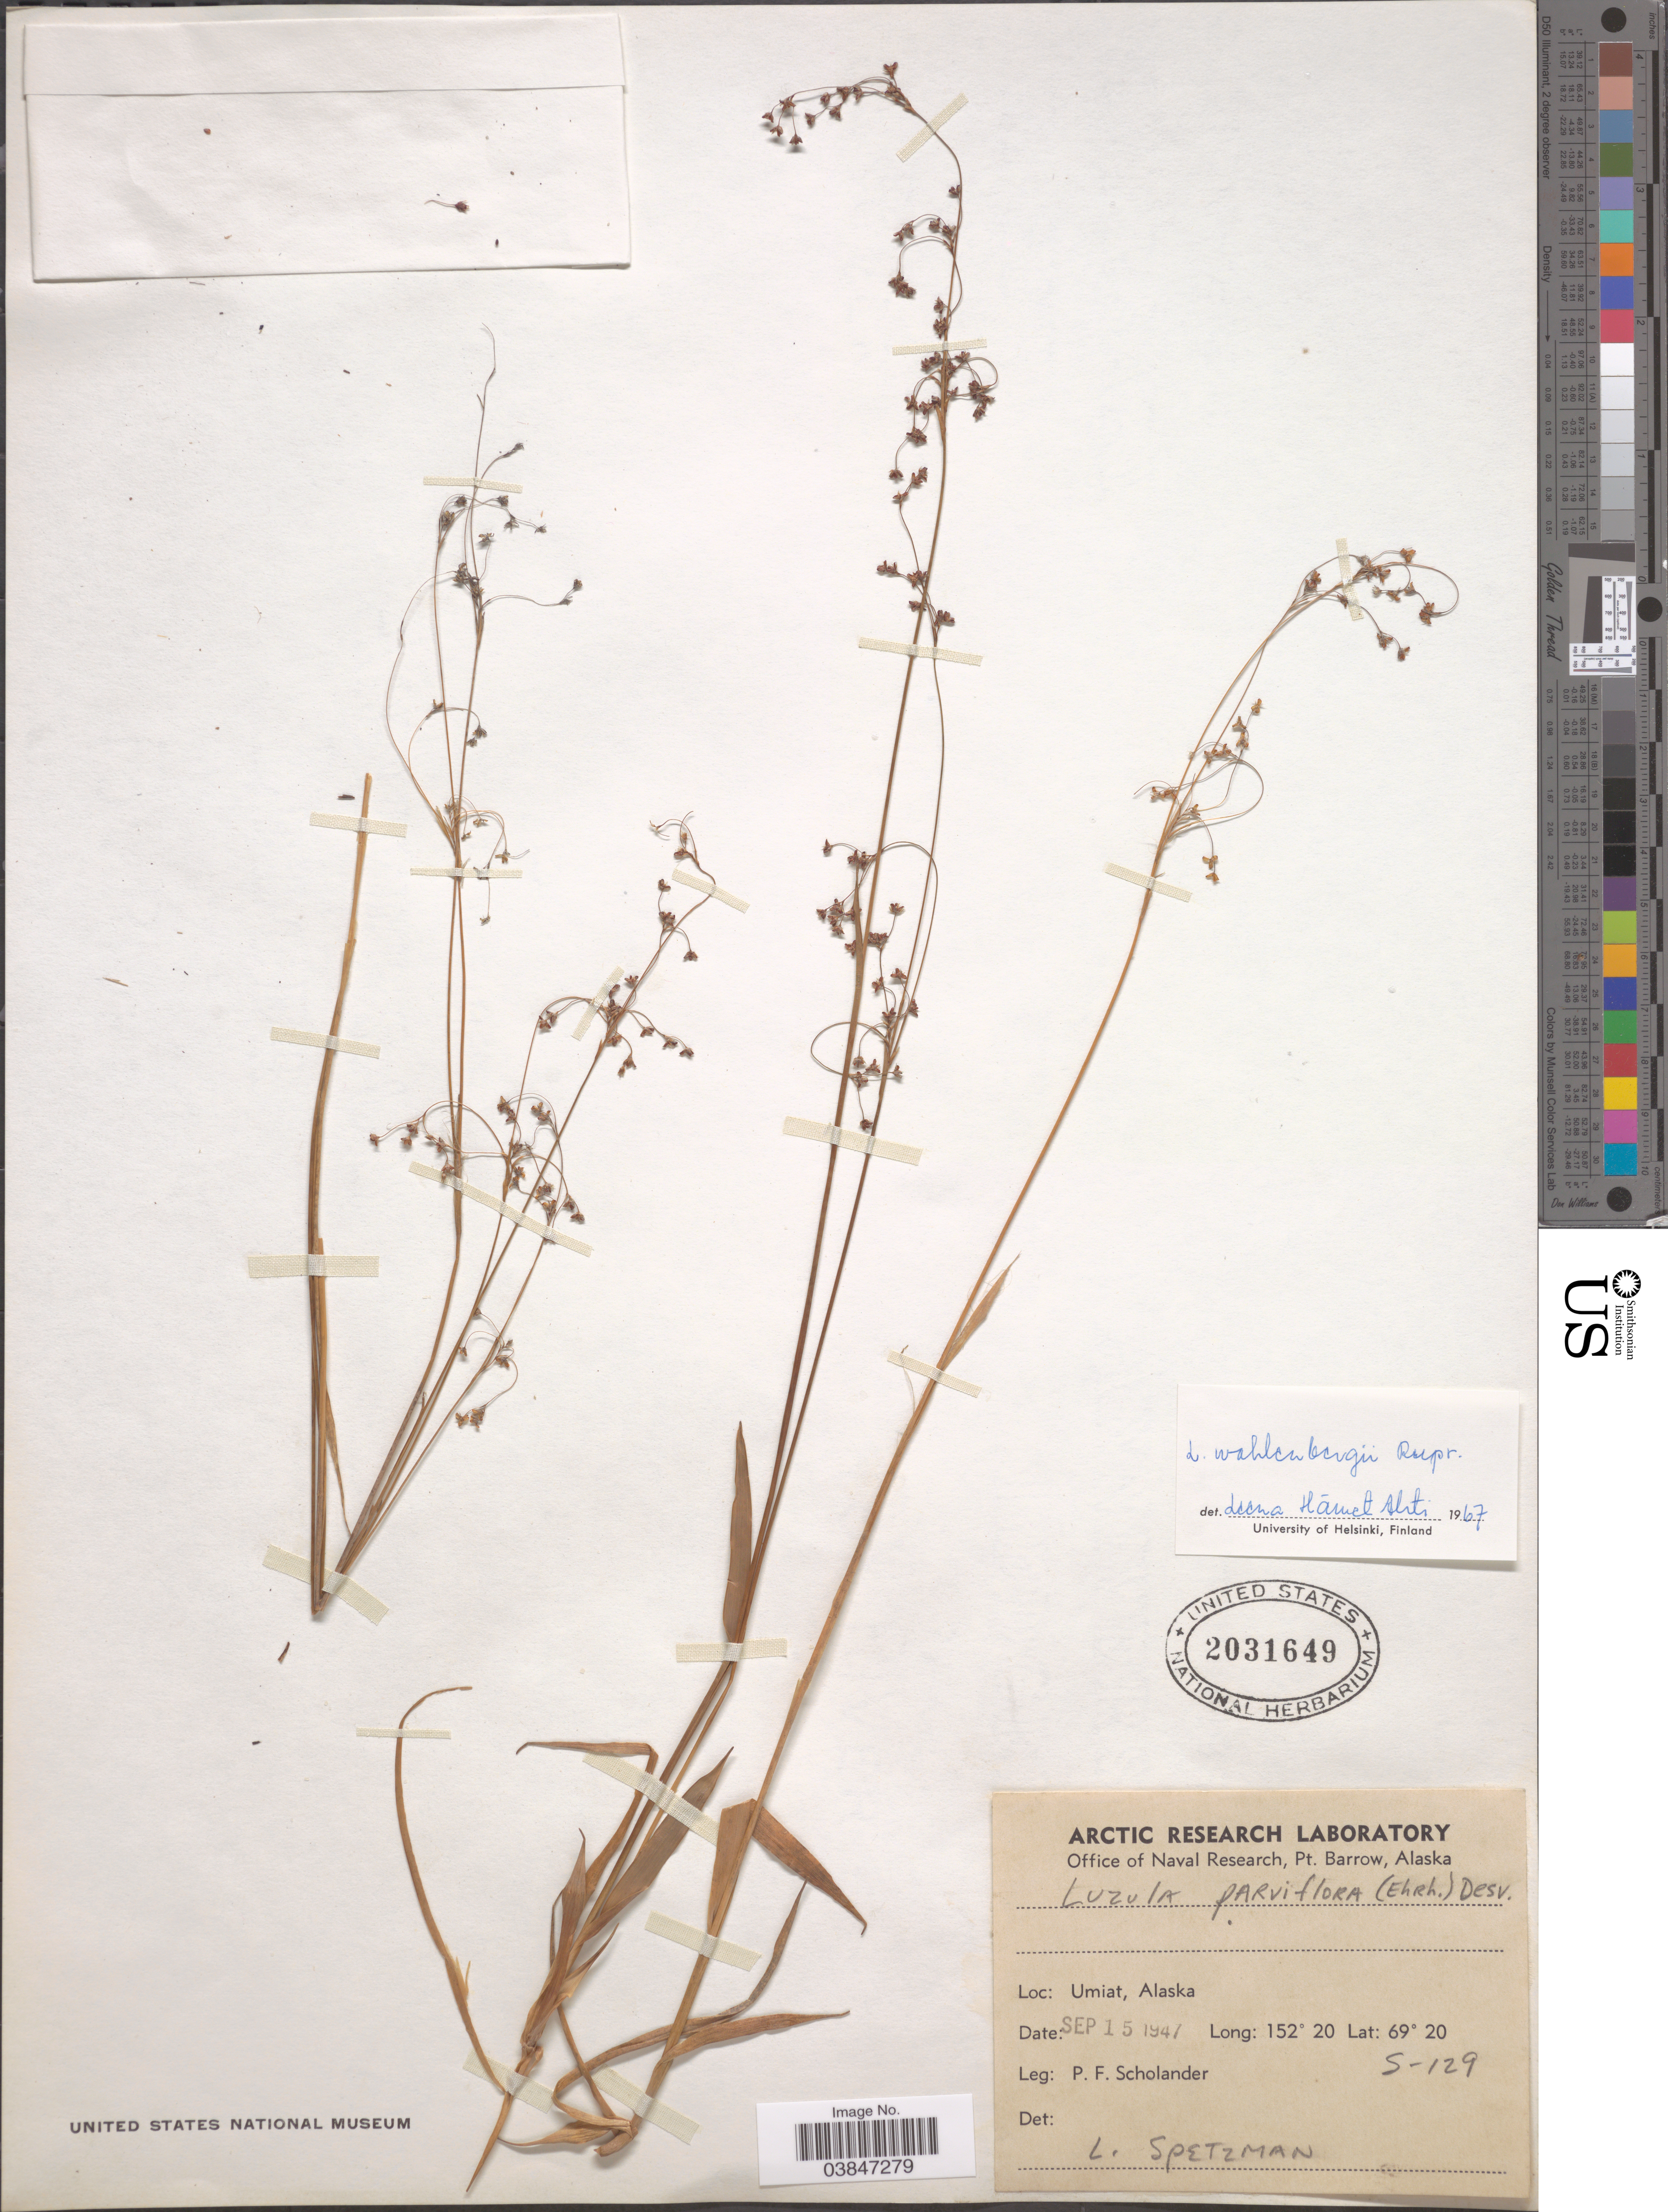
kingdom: Plantae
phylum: Tracheophyta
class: Liliopsida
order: Poales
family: Juncaceae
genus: Luzula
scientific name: Luzula wahlenbergii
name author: Rupr.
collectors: P. Scholander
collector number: S-129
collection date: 1947-09-15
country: United States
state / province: Alaska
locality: Umiat.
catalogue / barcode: US 2031649